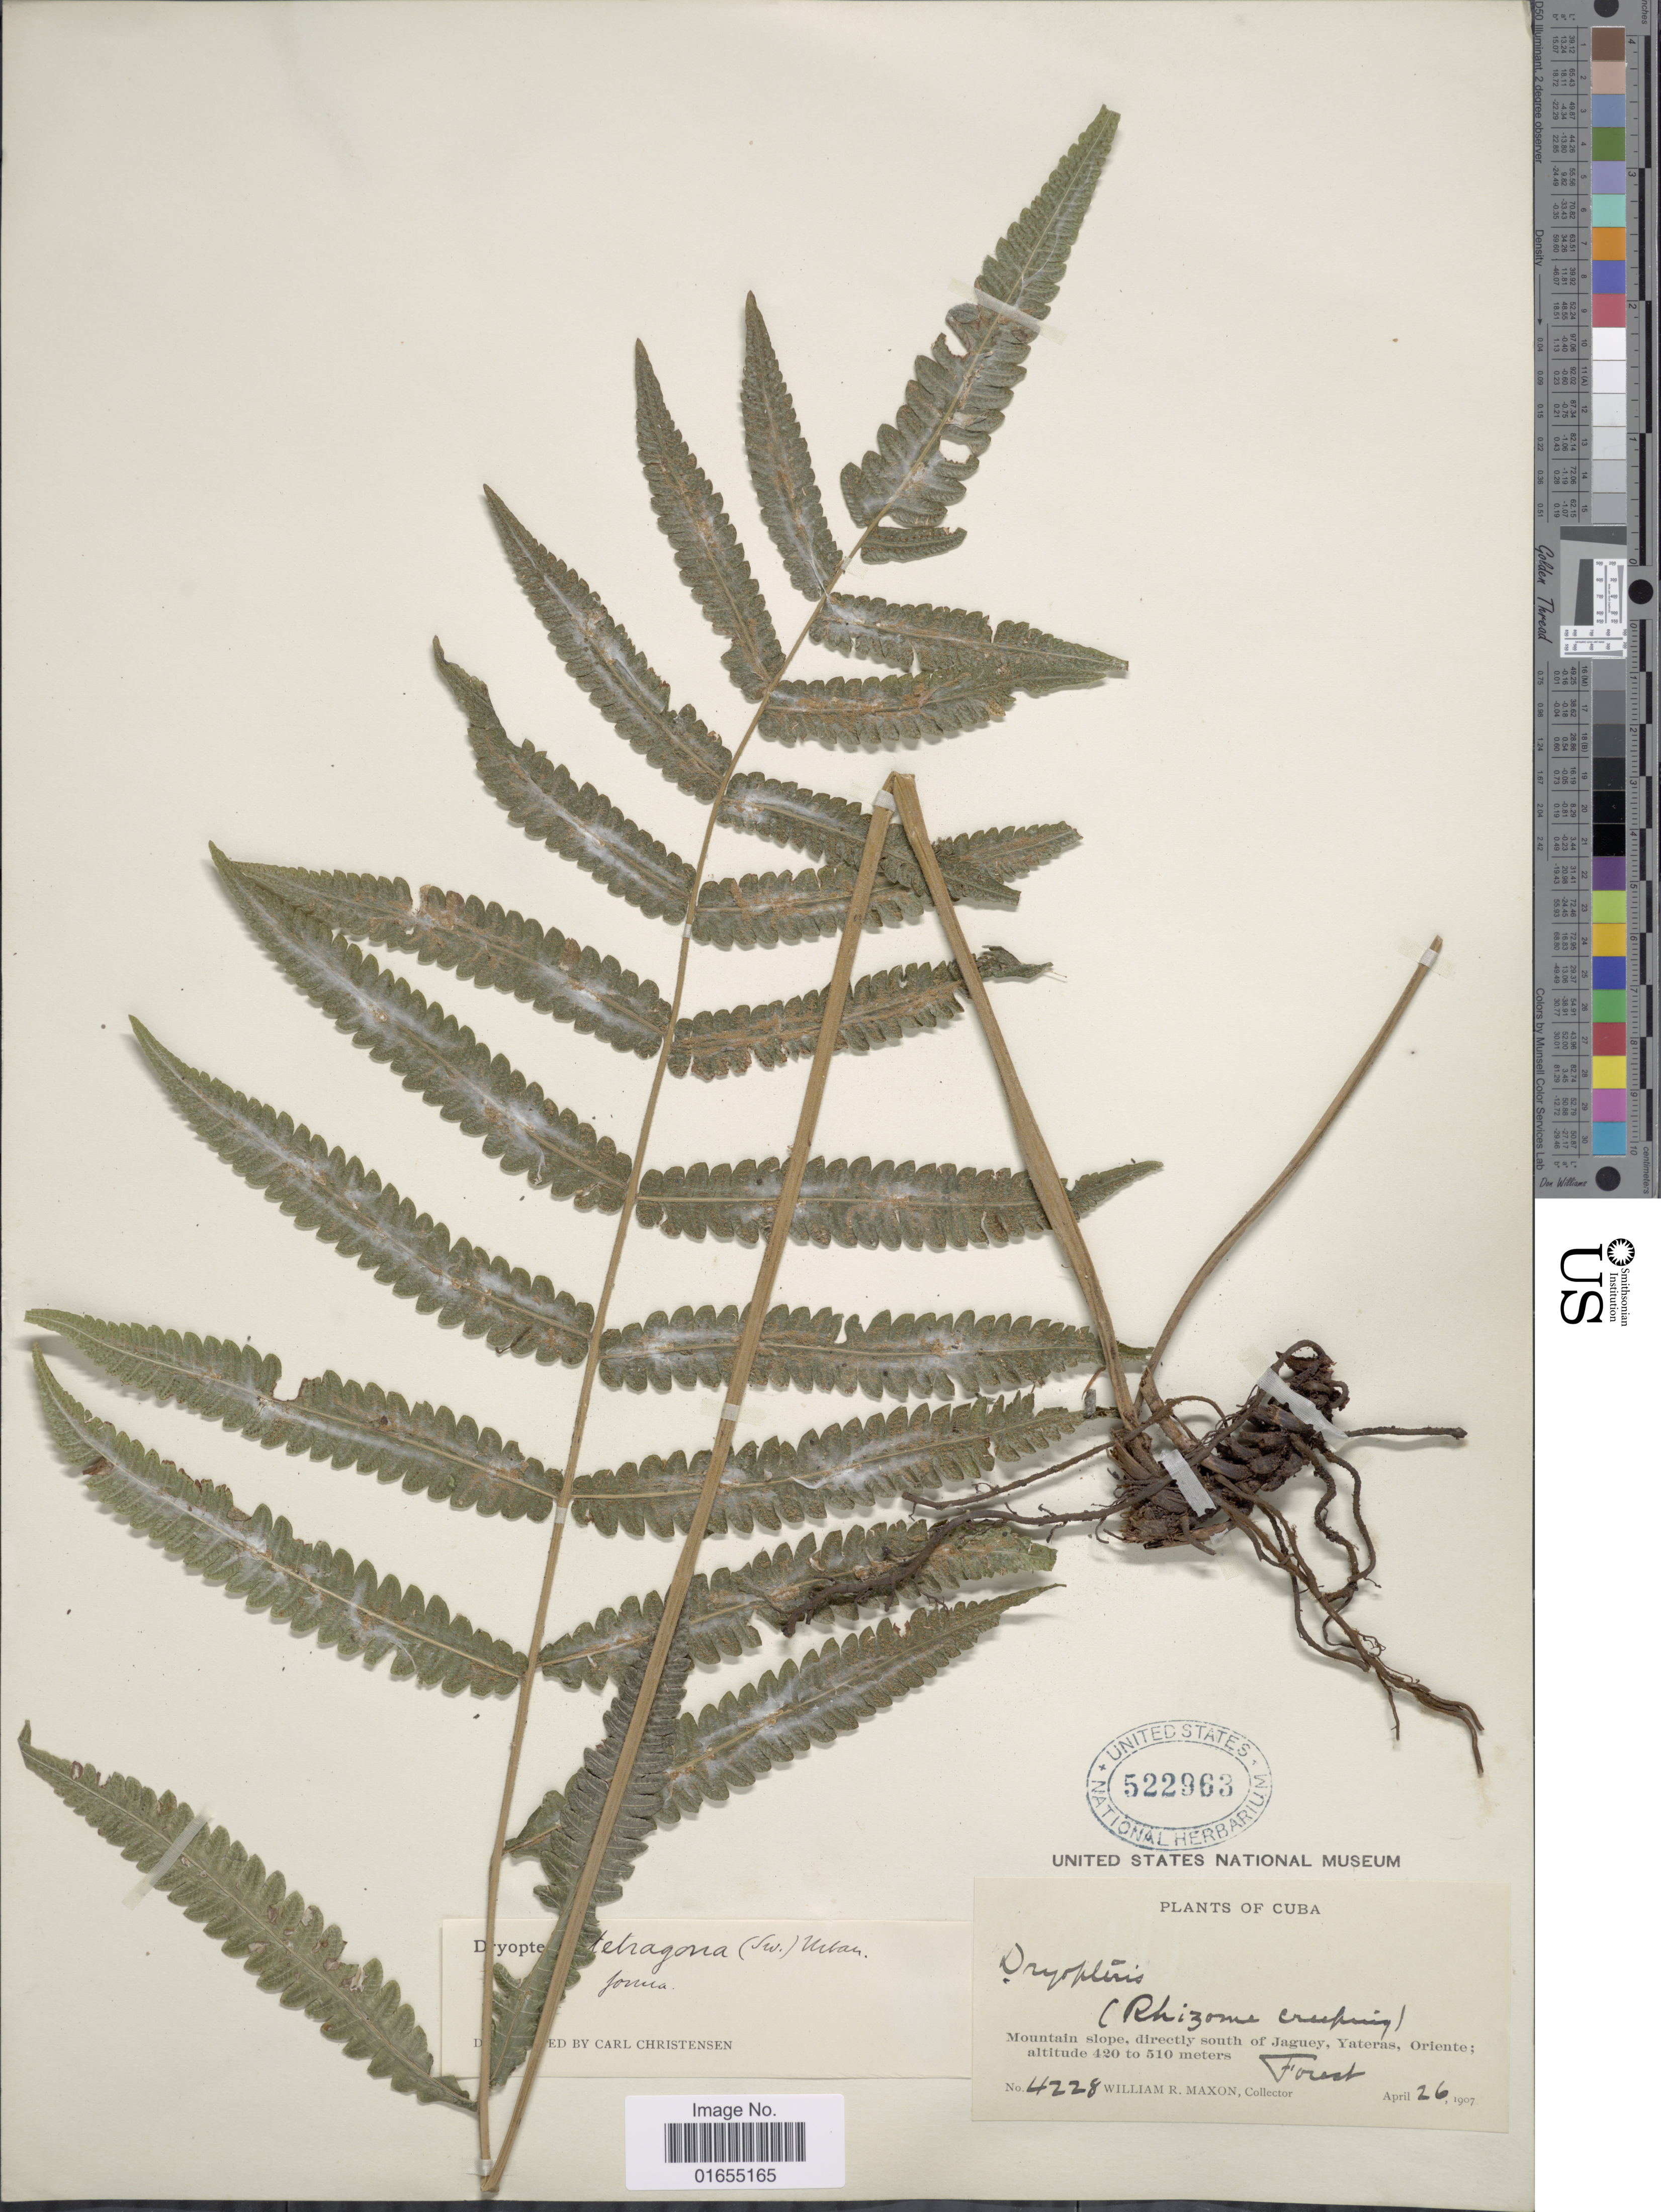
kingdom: Plantae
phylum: Tracheophyta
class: Polypodiopsida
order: Polypodiales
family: Thelypteridaceae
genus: Goniopteris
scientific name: Goniopteris subtetragona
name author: (Link) Vareschi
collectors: W. R. Maxon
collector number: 4228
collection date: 1907-04-26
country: Cuba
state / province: Oriente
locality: Mountain slope, direclty south of Jaguey, Yateras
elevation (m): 420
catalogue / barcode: US 522963